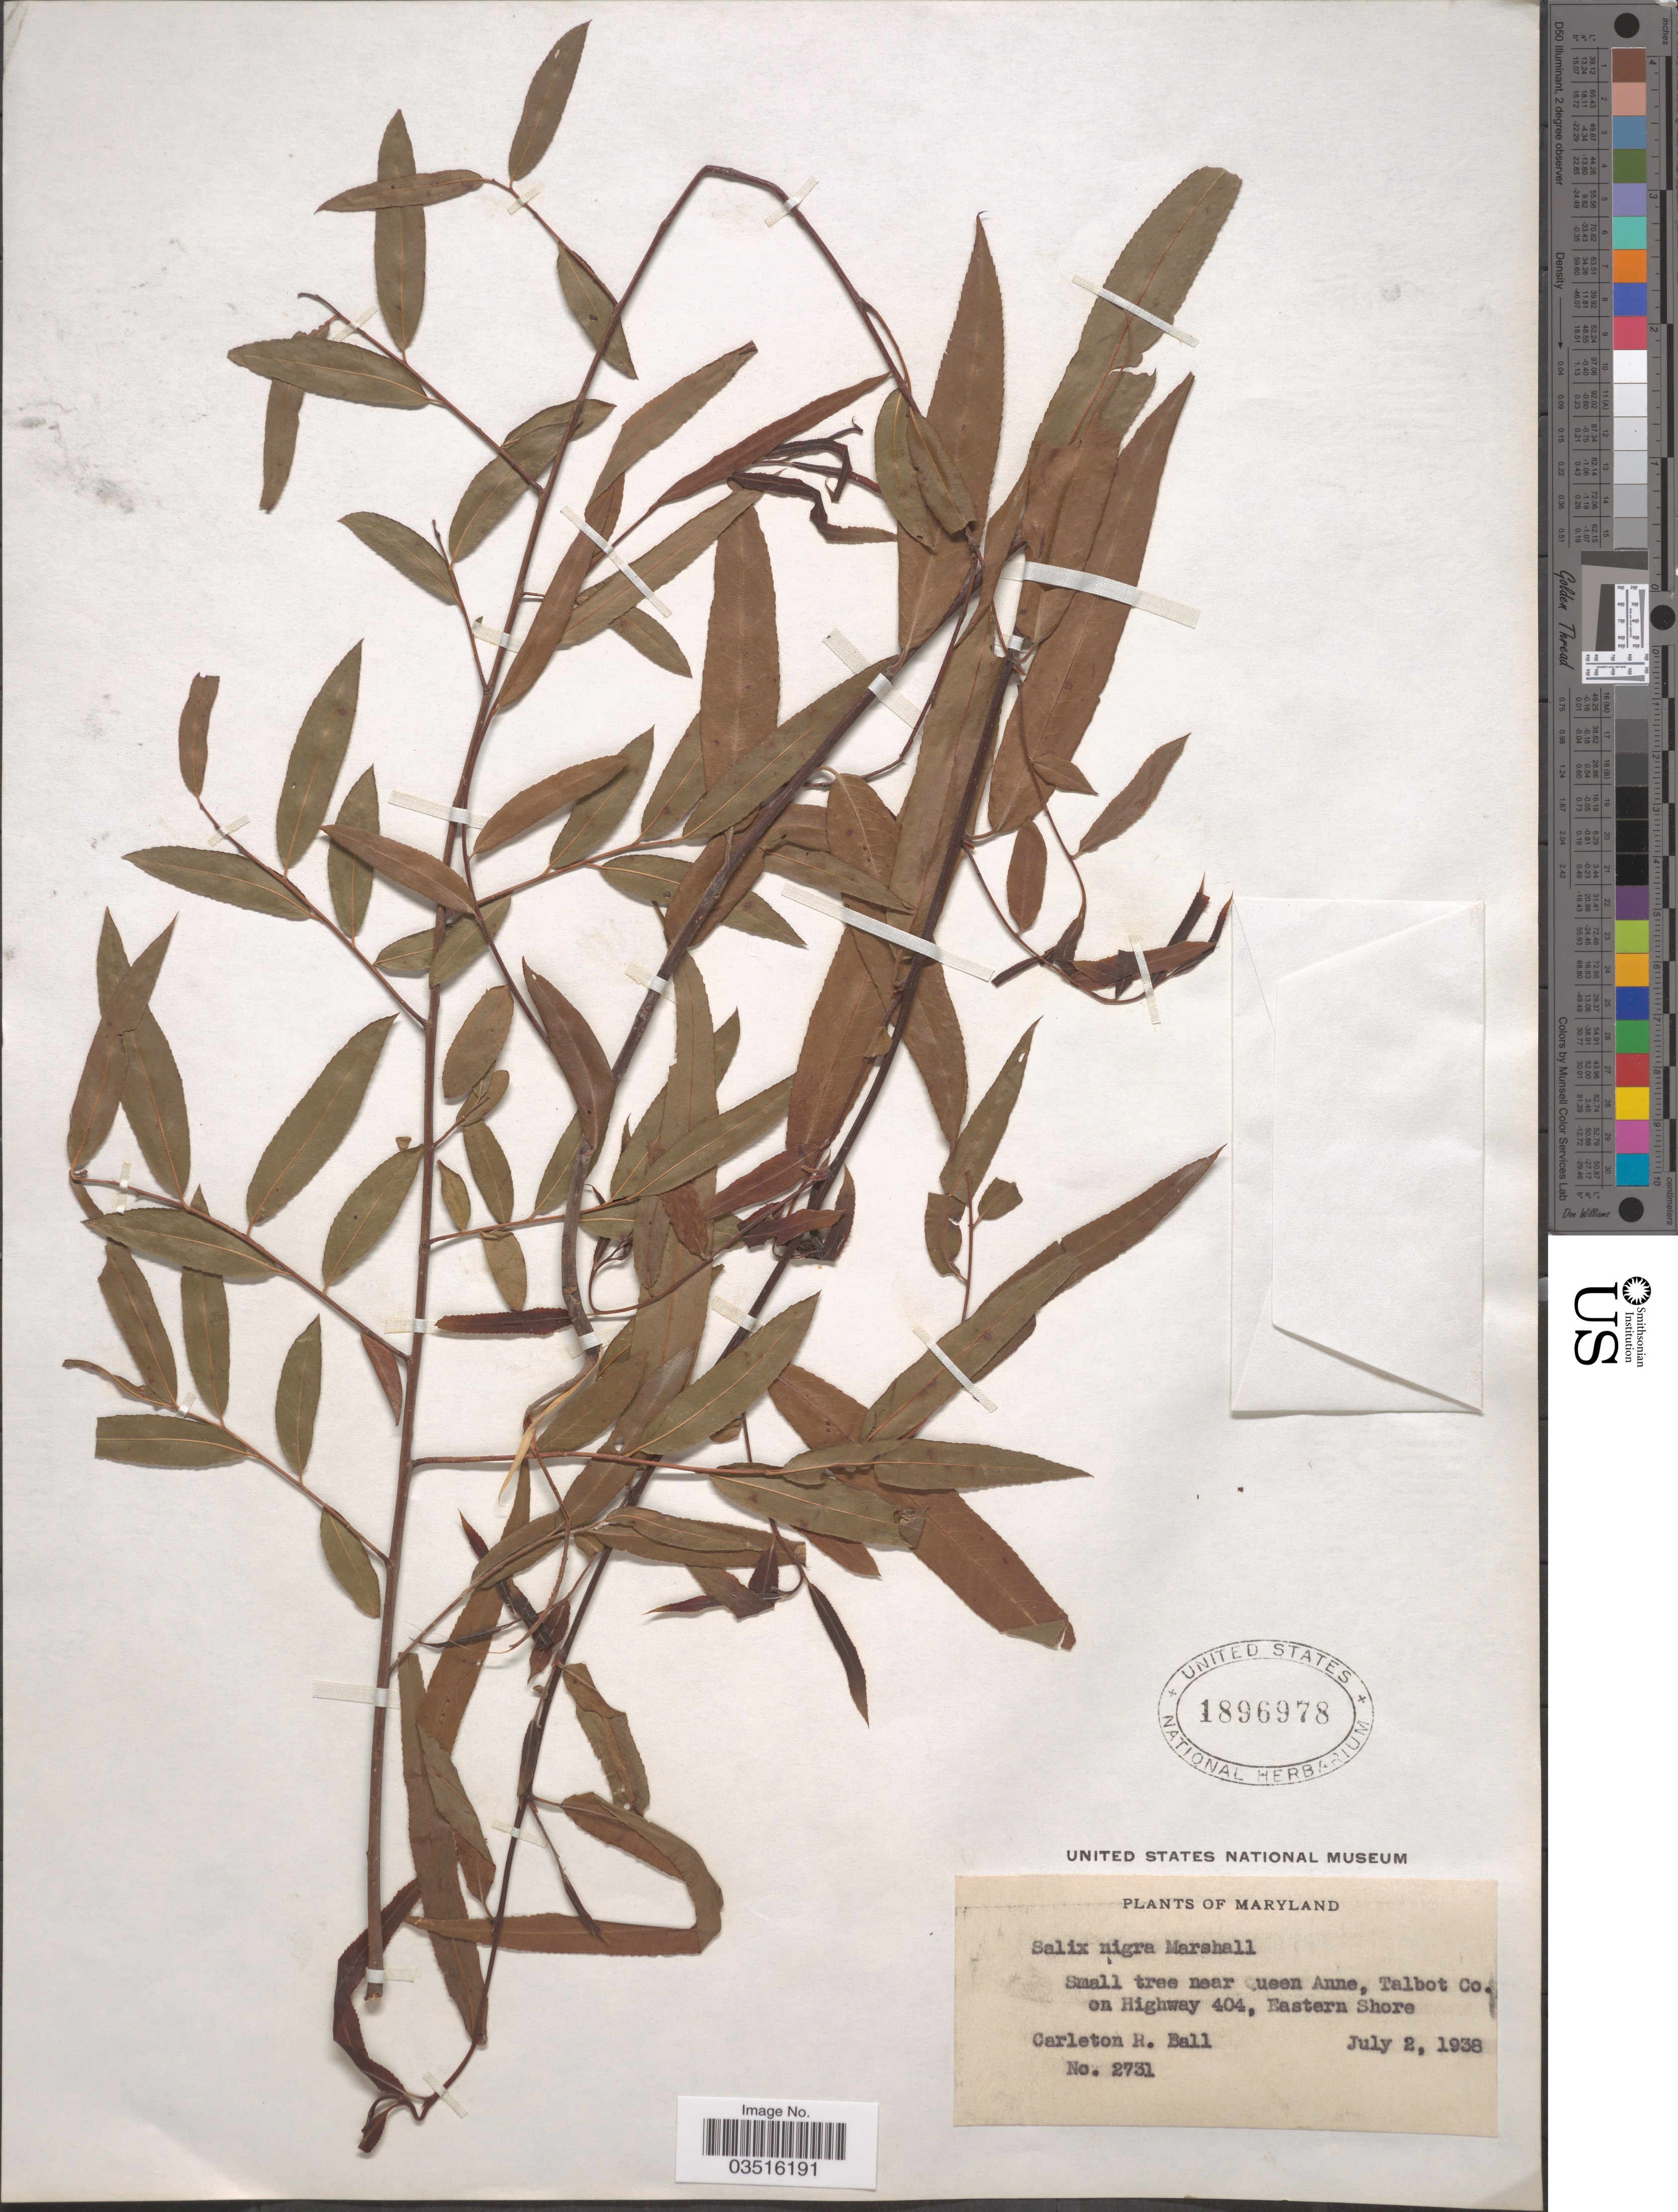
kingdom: Plantae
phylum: Tracheophyta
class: Magnoliopsida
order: Malpighiales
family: Salicaceae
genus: Salix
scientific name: Salix nigra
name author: Marshall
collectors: C. R. Ball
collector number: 2731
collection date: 1938-07-02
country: United States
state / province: Maryland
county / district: Talbot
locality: Near Queen Anne, Talbot Co. on Highway 404, Eastern Shore.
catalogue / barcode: US 1896978